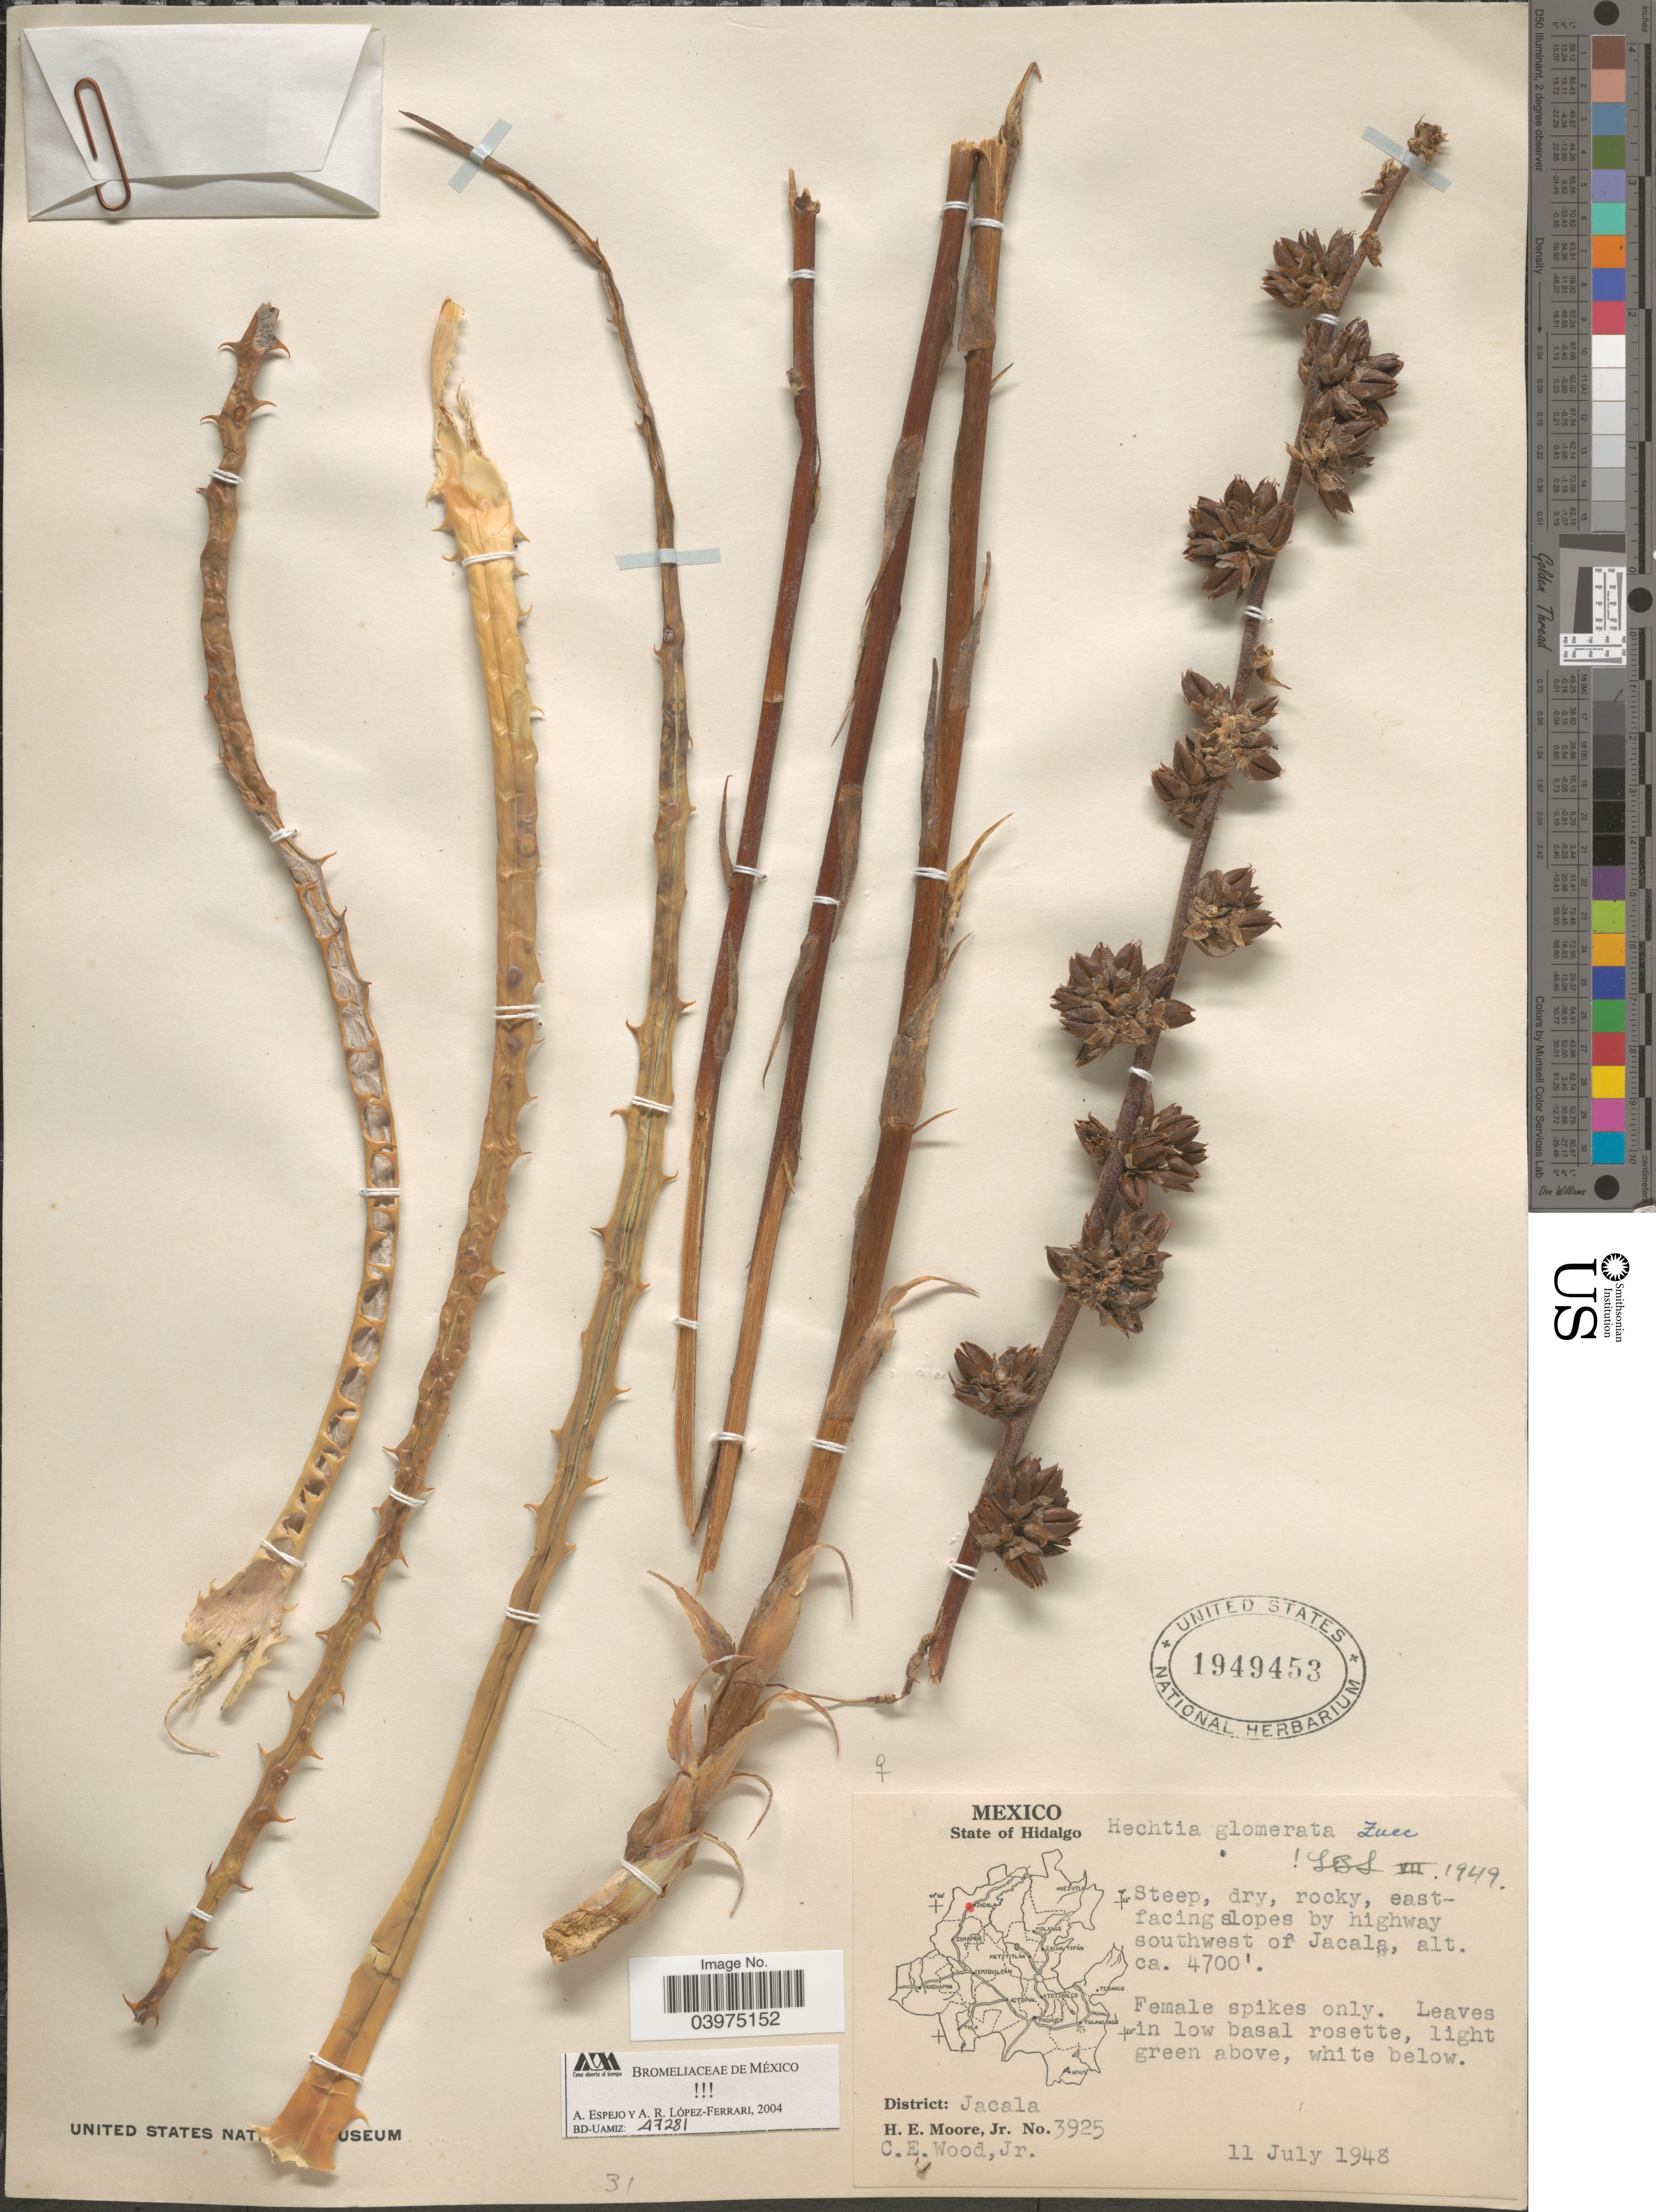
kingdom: Plantae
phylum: Tracheophyta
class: Liliopsida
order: Poales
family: Bromeliaceae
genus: Hechtia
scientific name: Hechtia glomerata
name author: Zucc.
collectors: H. Moore & C. Wood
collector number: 3925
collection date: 1948-07-11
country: Mexico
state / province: Hidalgo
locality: Eastfacing slopes by highway southwest of Jacala. District: Jacala.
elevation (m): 1433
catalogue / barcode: US 1949453